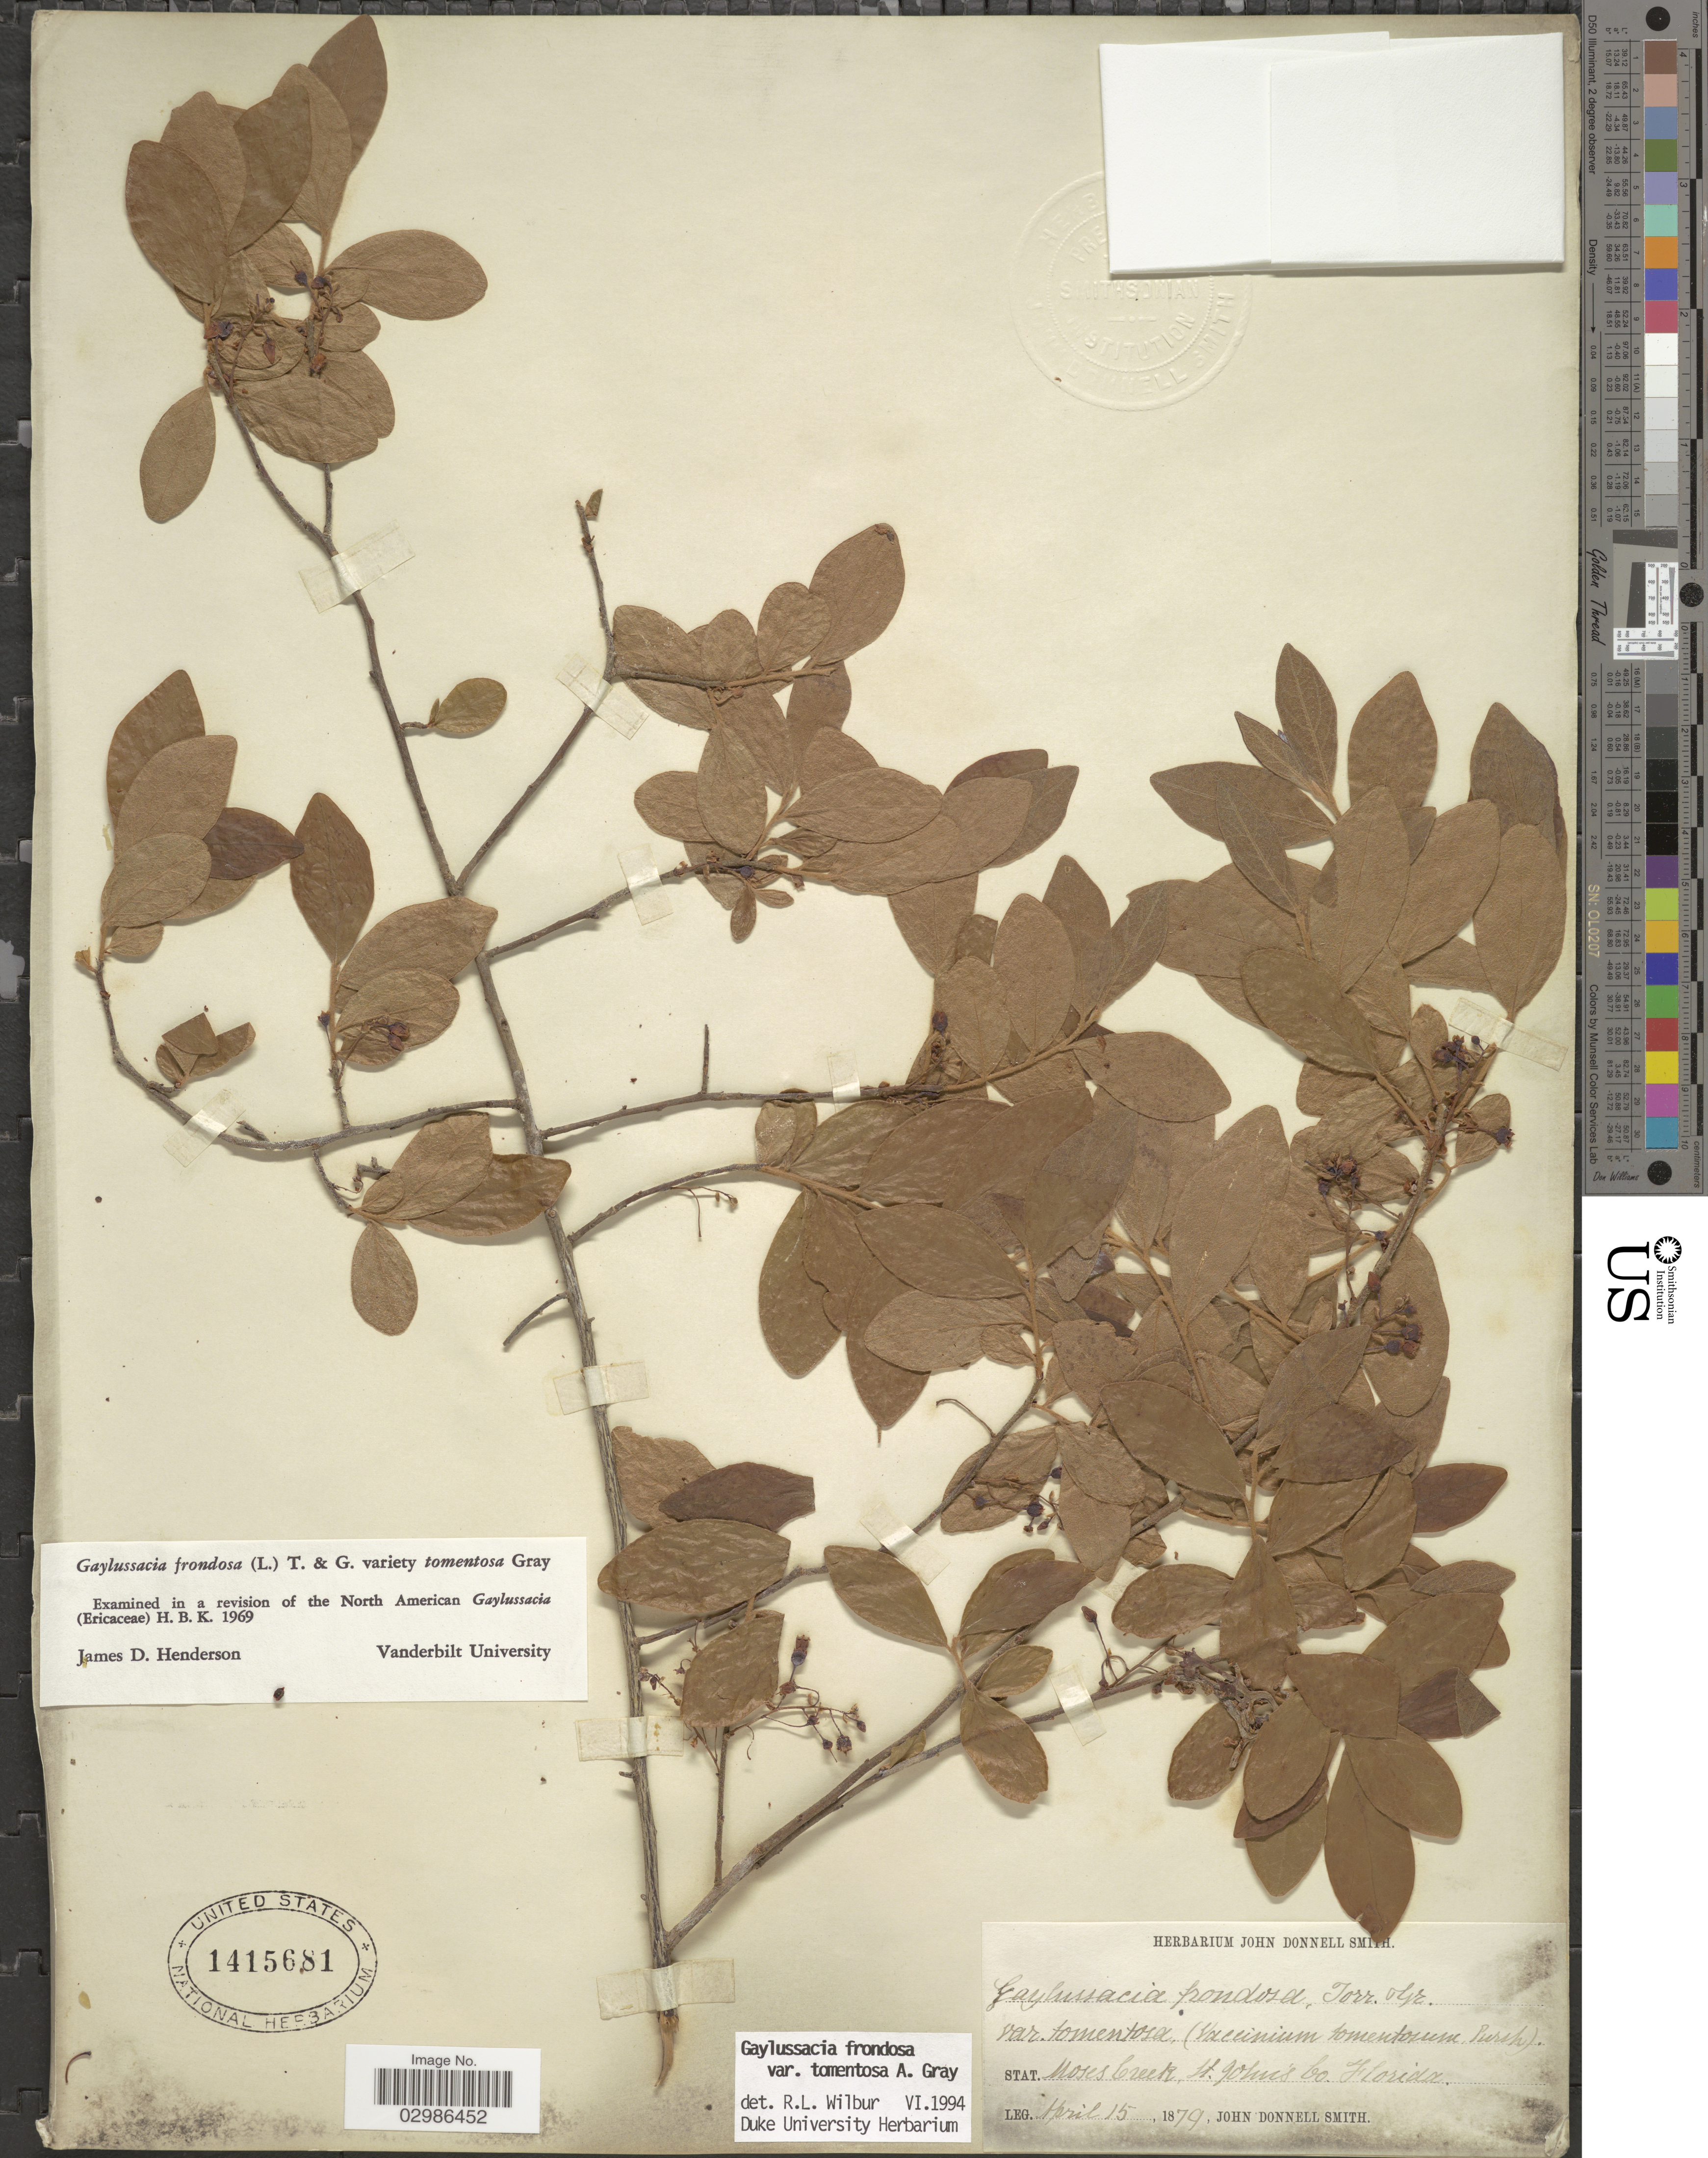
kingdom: Plantae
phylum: Tracheophyta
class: Magnoliopsida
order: Ericales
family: Ericaceae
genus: Gaylussacia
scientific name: Gaylussacia frondosa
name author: (L.) Torr. & A. Gray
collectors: J. Donnell Smith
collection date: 1879-04-15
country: United States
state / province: Florida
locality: Stat. Moses Creek, St. John's Co.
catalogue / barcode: US 1415681